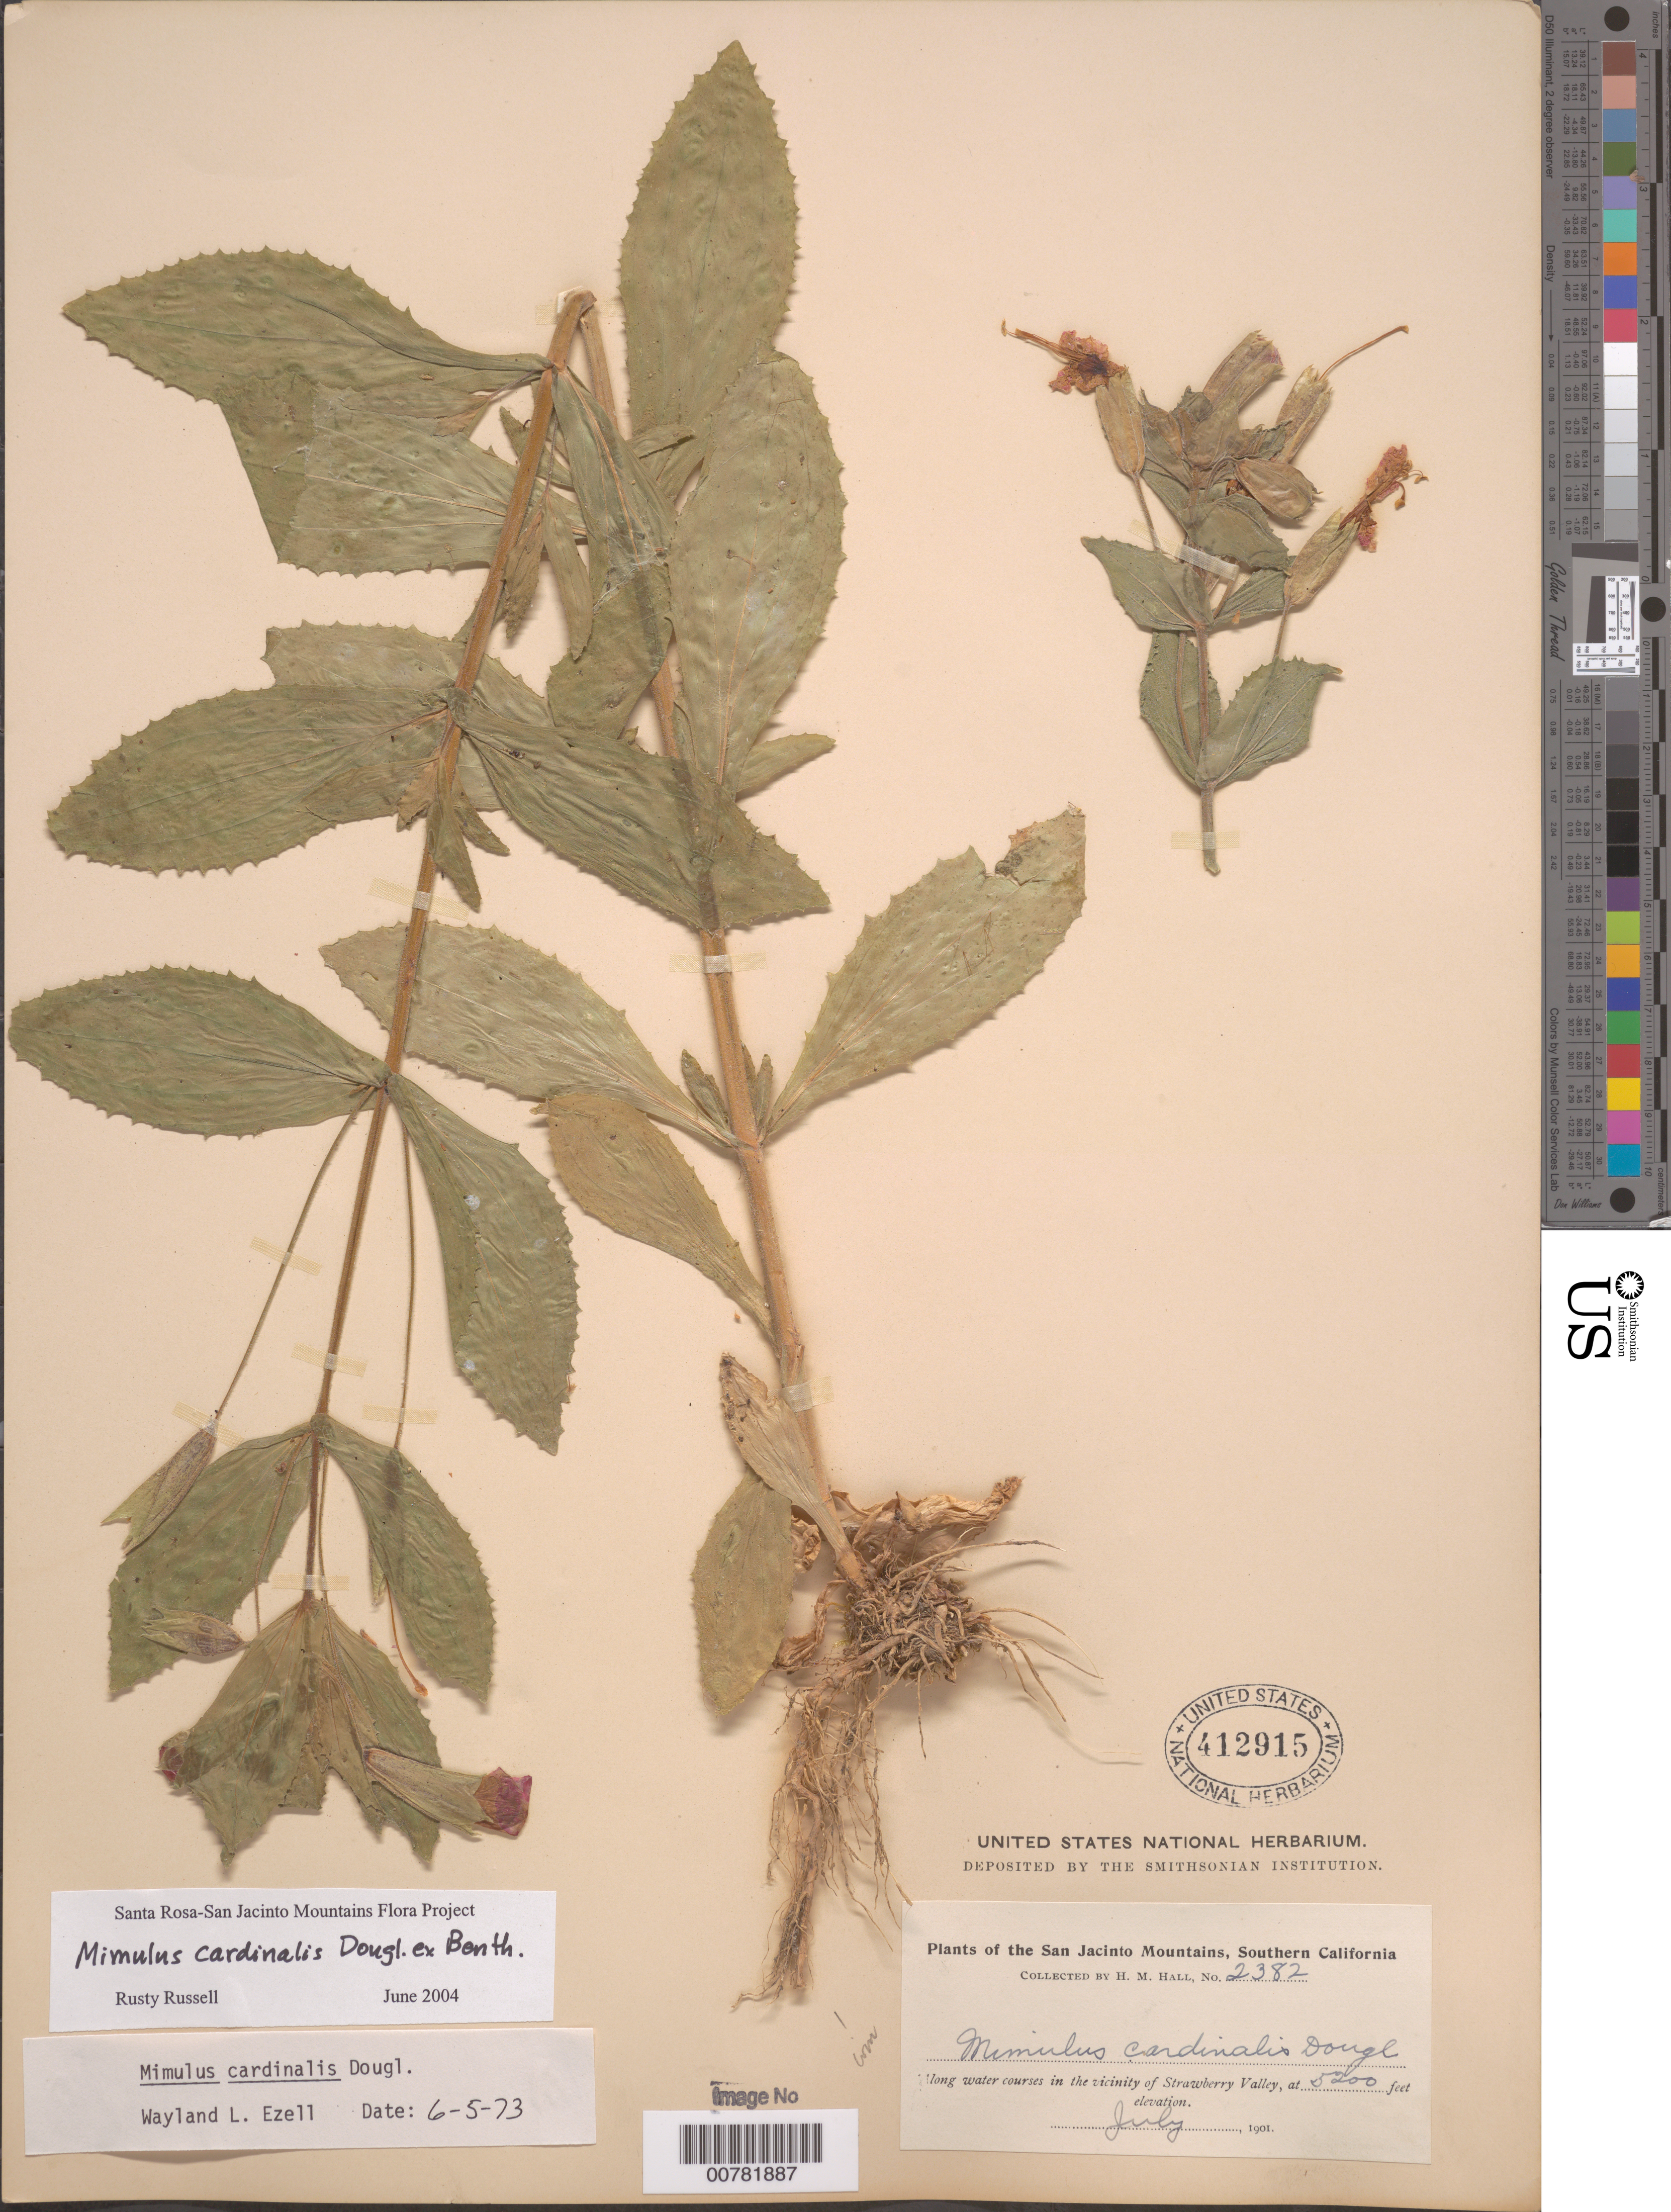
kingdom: Plantae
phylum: Tracheophyta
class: Magnoliopsida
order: Lamiales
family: Phrymaceae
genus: Mimulus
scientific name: Mimulus cardinalis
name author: Douglas ex Benth.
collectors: H. M. Hall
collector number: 2382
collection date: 1901-07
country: United States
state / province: California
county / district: Riverside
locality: The San Jacinto Mountains, Southern California. Along water courses of Strawberry Valley.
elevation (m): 1585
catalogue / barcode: US 412915